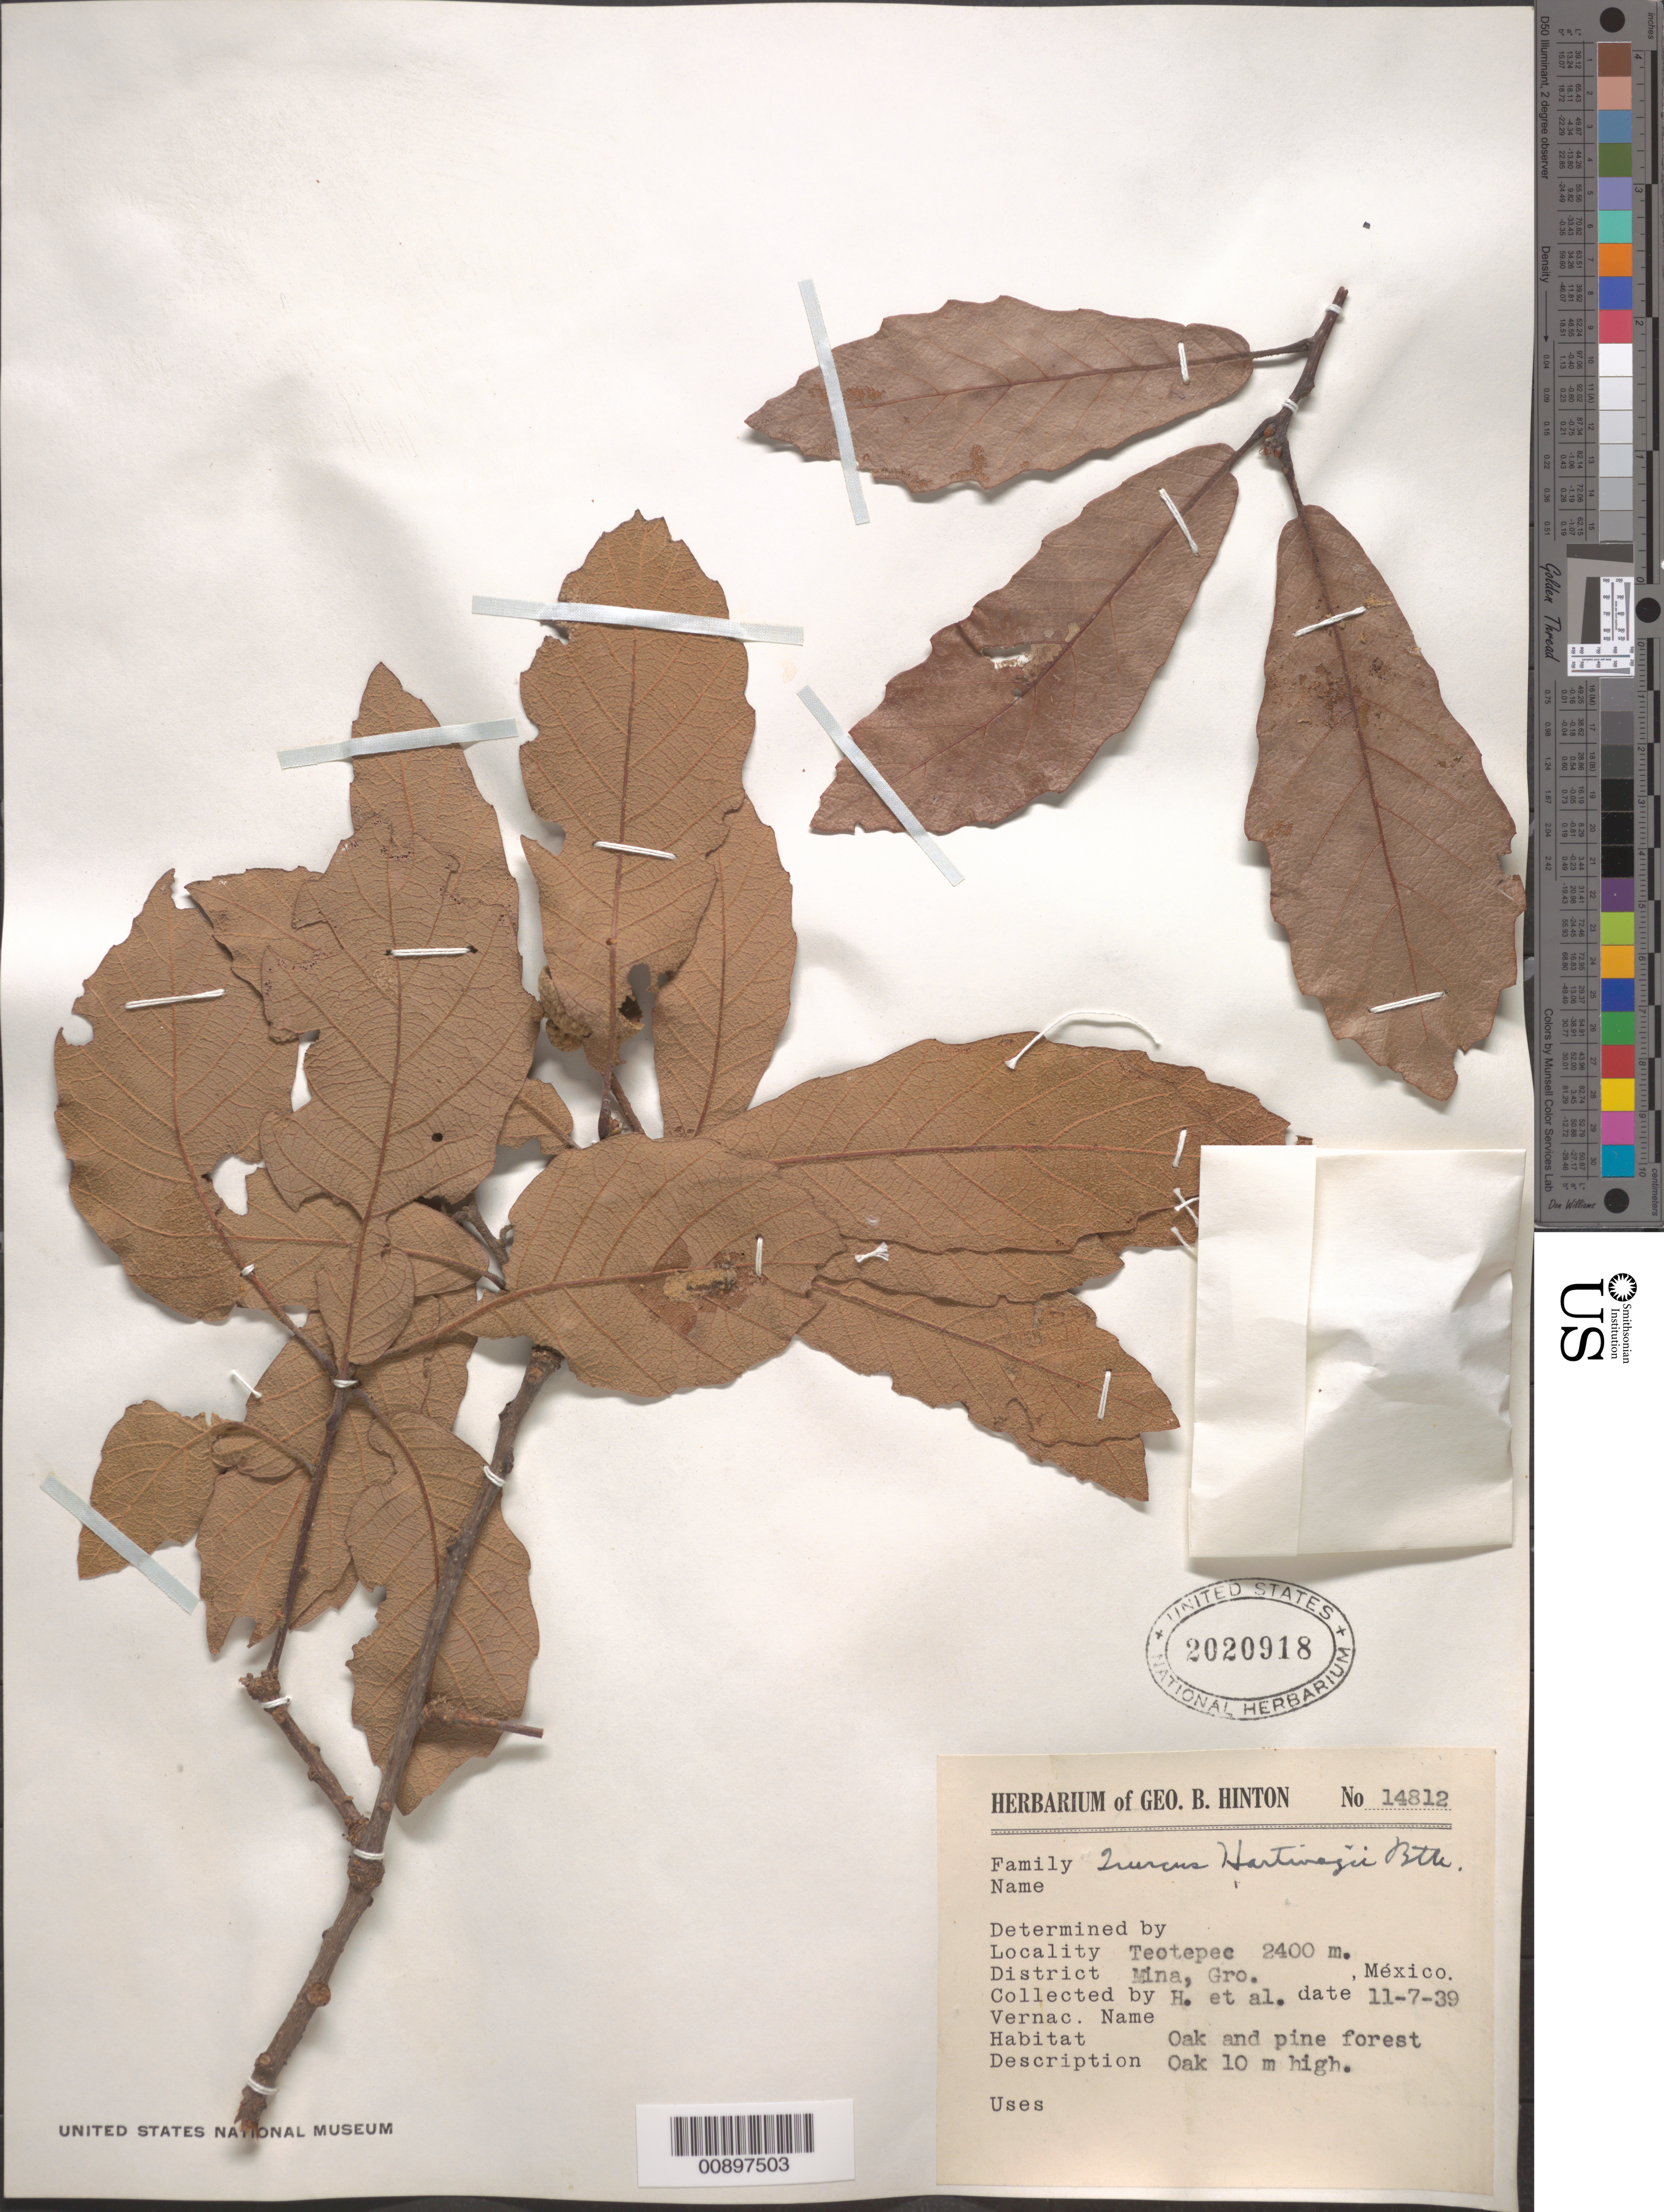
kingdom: Plantae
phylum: Tracheophyta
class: Magnoliopsida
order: Fagales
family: Fagaceae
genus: Quercus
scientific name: Quercus hartwegii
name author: Benth.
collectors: G. B. Hinton & et al.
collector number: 14812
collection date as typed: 07 Nov 1939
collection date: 1939-11-07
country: Mexico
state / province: Guerrero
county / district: Mina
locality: Teotepec, District Mina, Guerrero.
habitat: Oak and pine forest.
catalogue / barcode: US 2020918